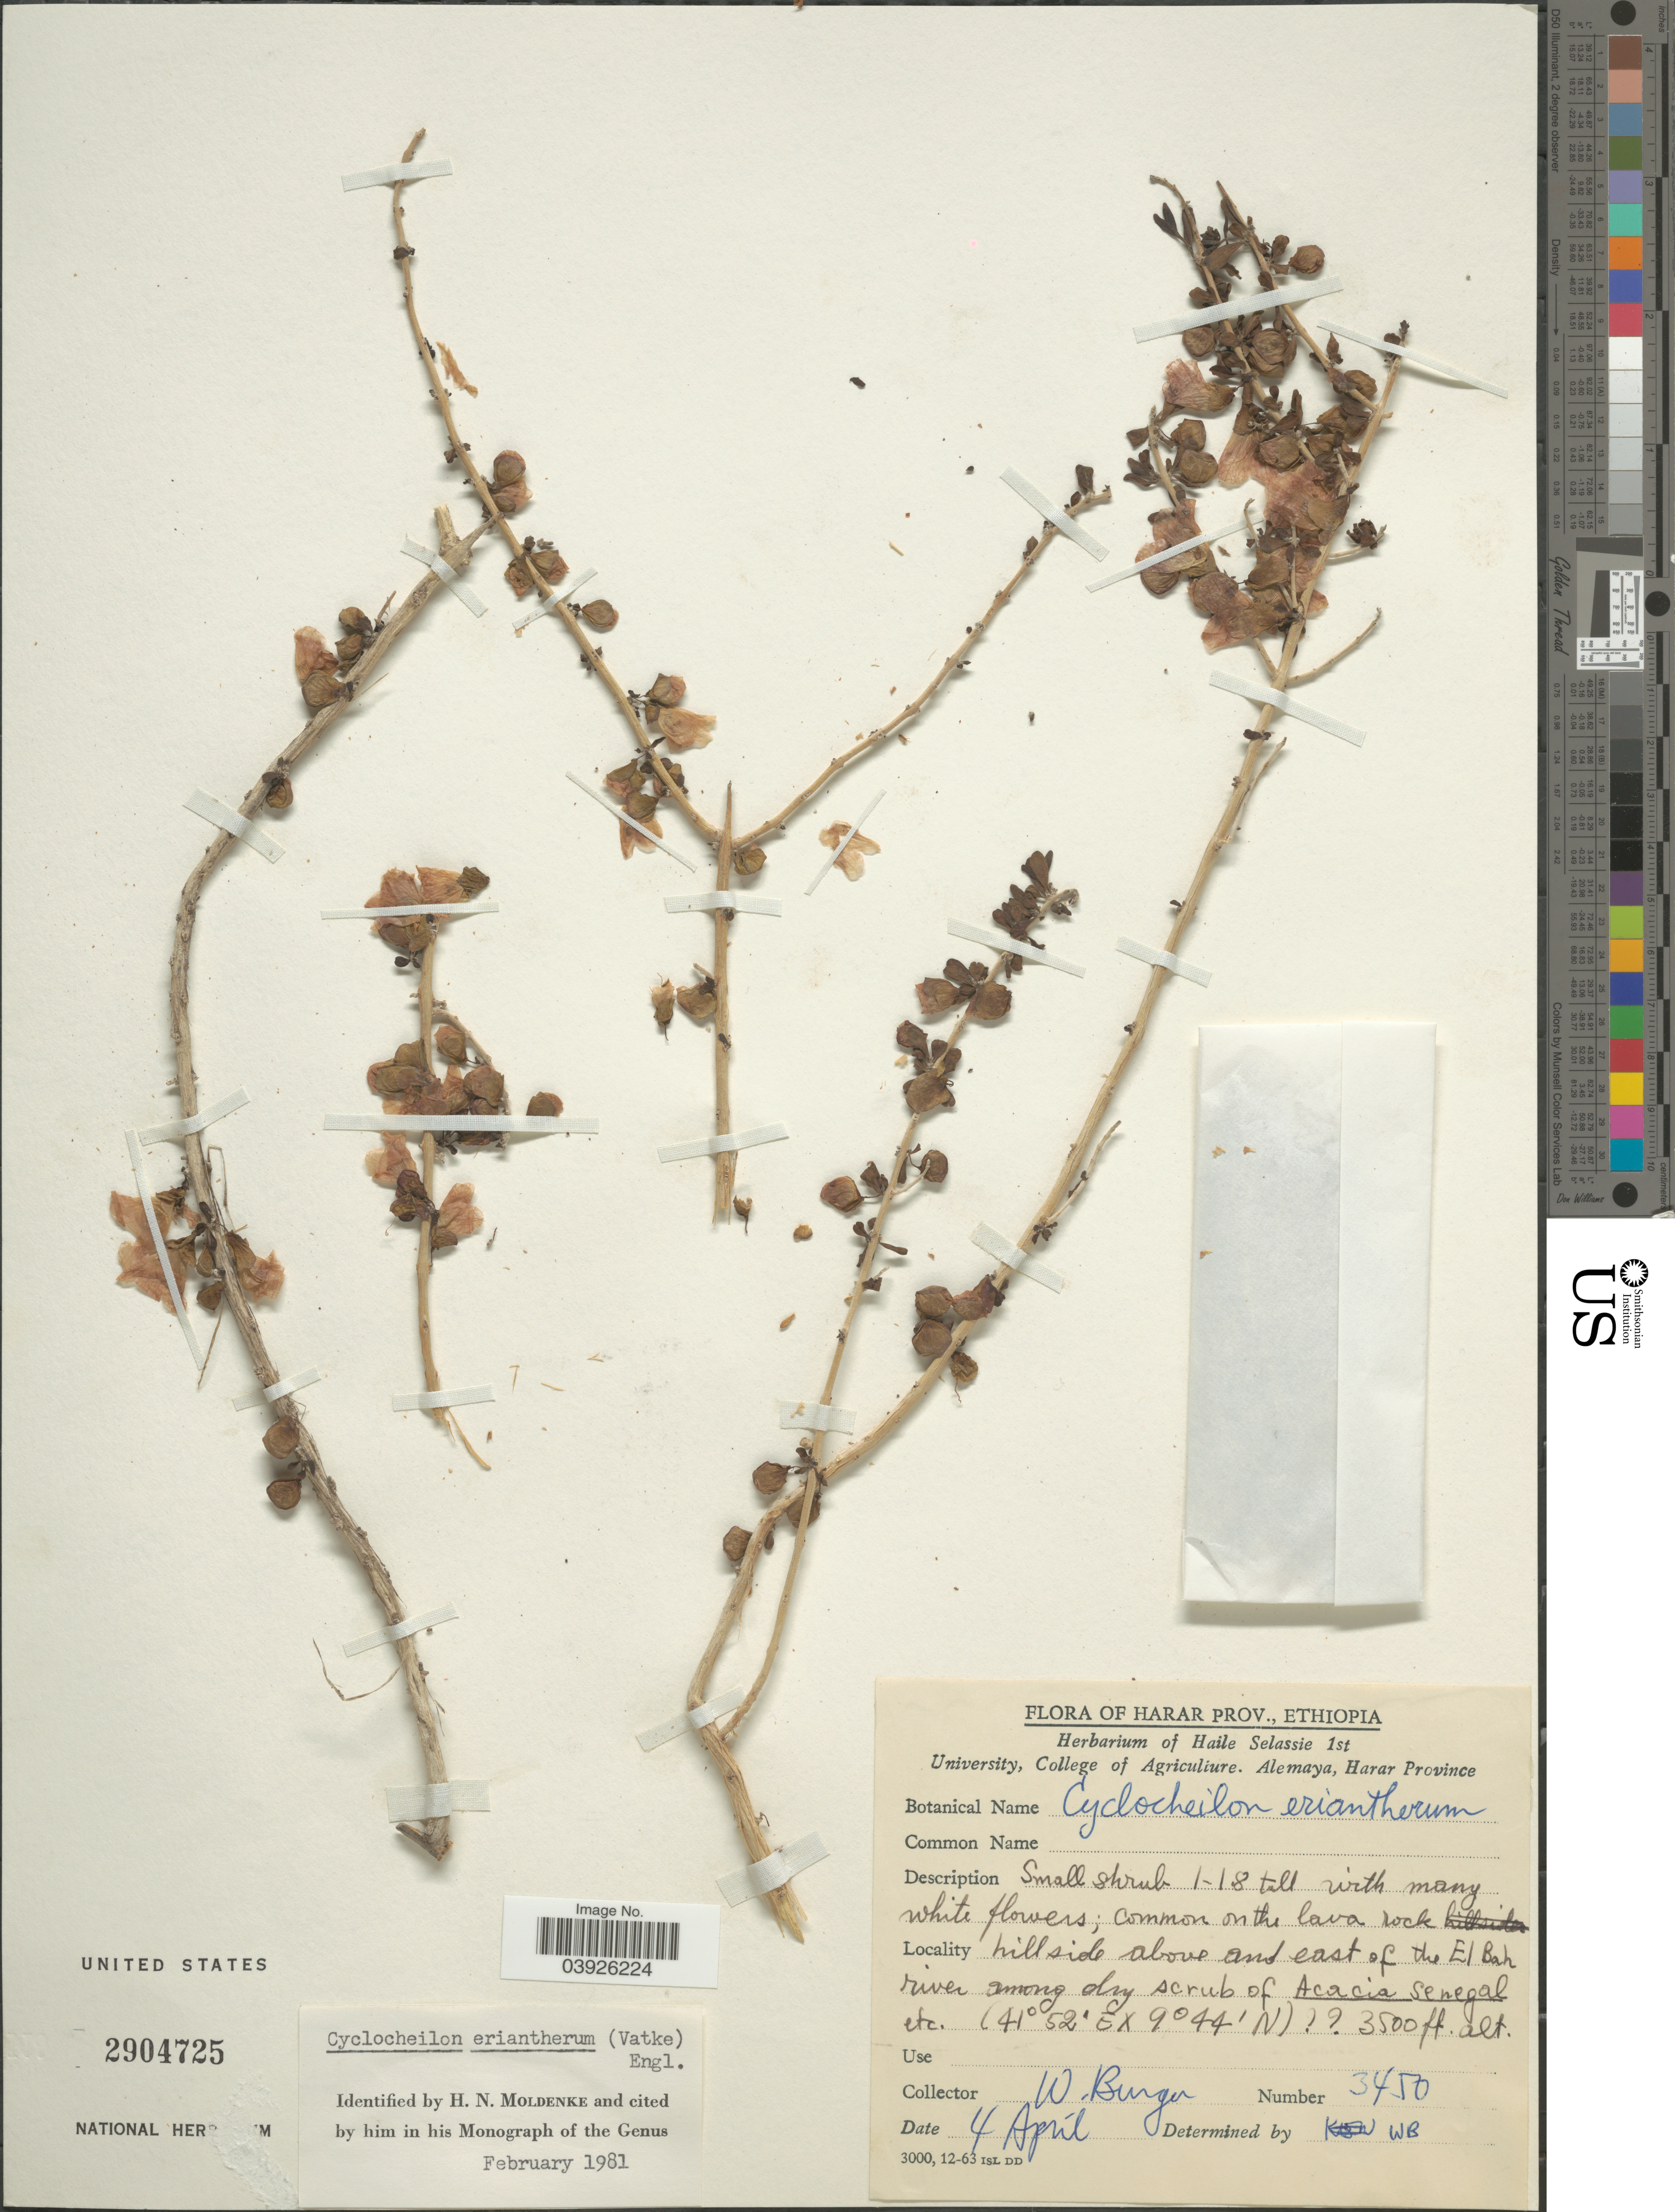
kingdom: Plantae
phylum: Tracheophyta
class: Magnoliopsida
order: Lamiales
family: Orobanchaceae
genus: Cyclocheilon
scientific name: Cyclocheilon eriantherum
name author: (Vatke) Engl.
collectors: W. Burger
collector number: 3450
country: Ethiopia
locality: Harar Prov. Hillside above and east of the El Bah river among dry crub of Acacia Senegal.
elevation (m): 1067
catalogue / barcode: US 2904725